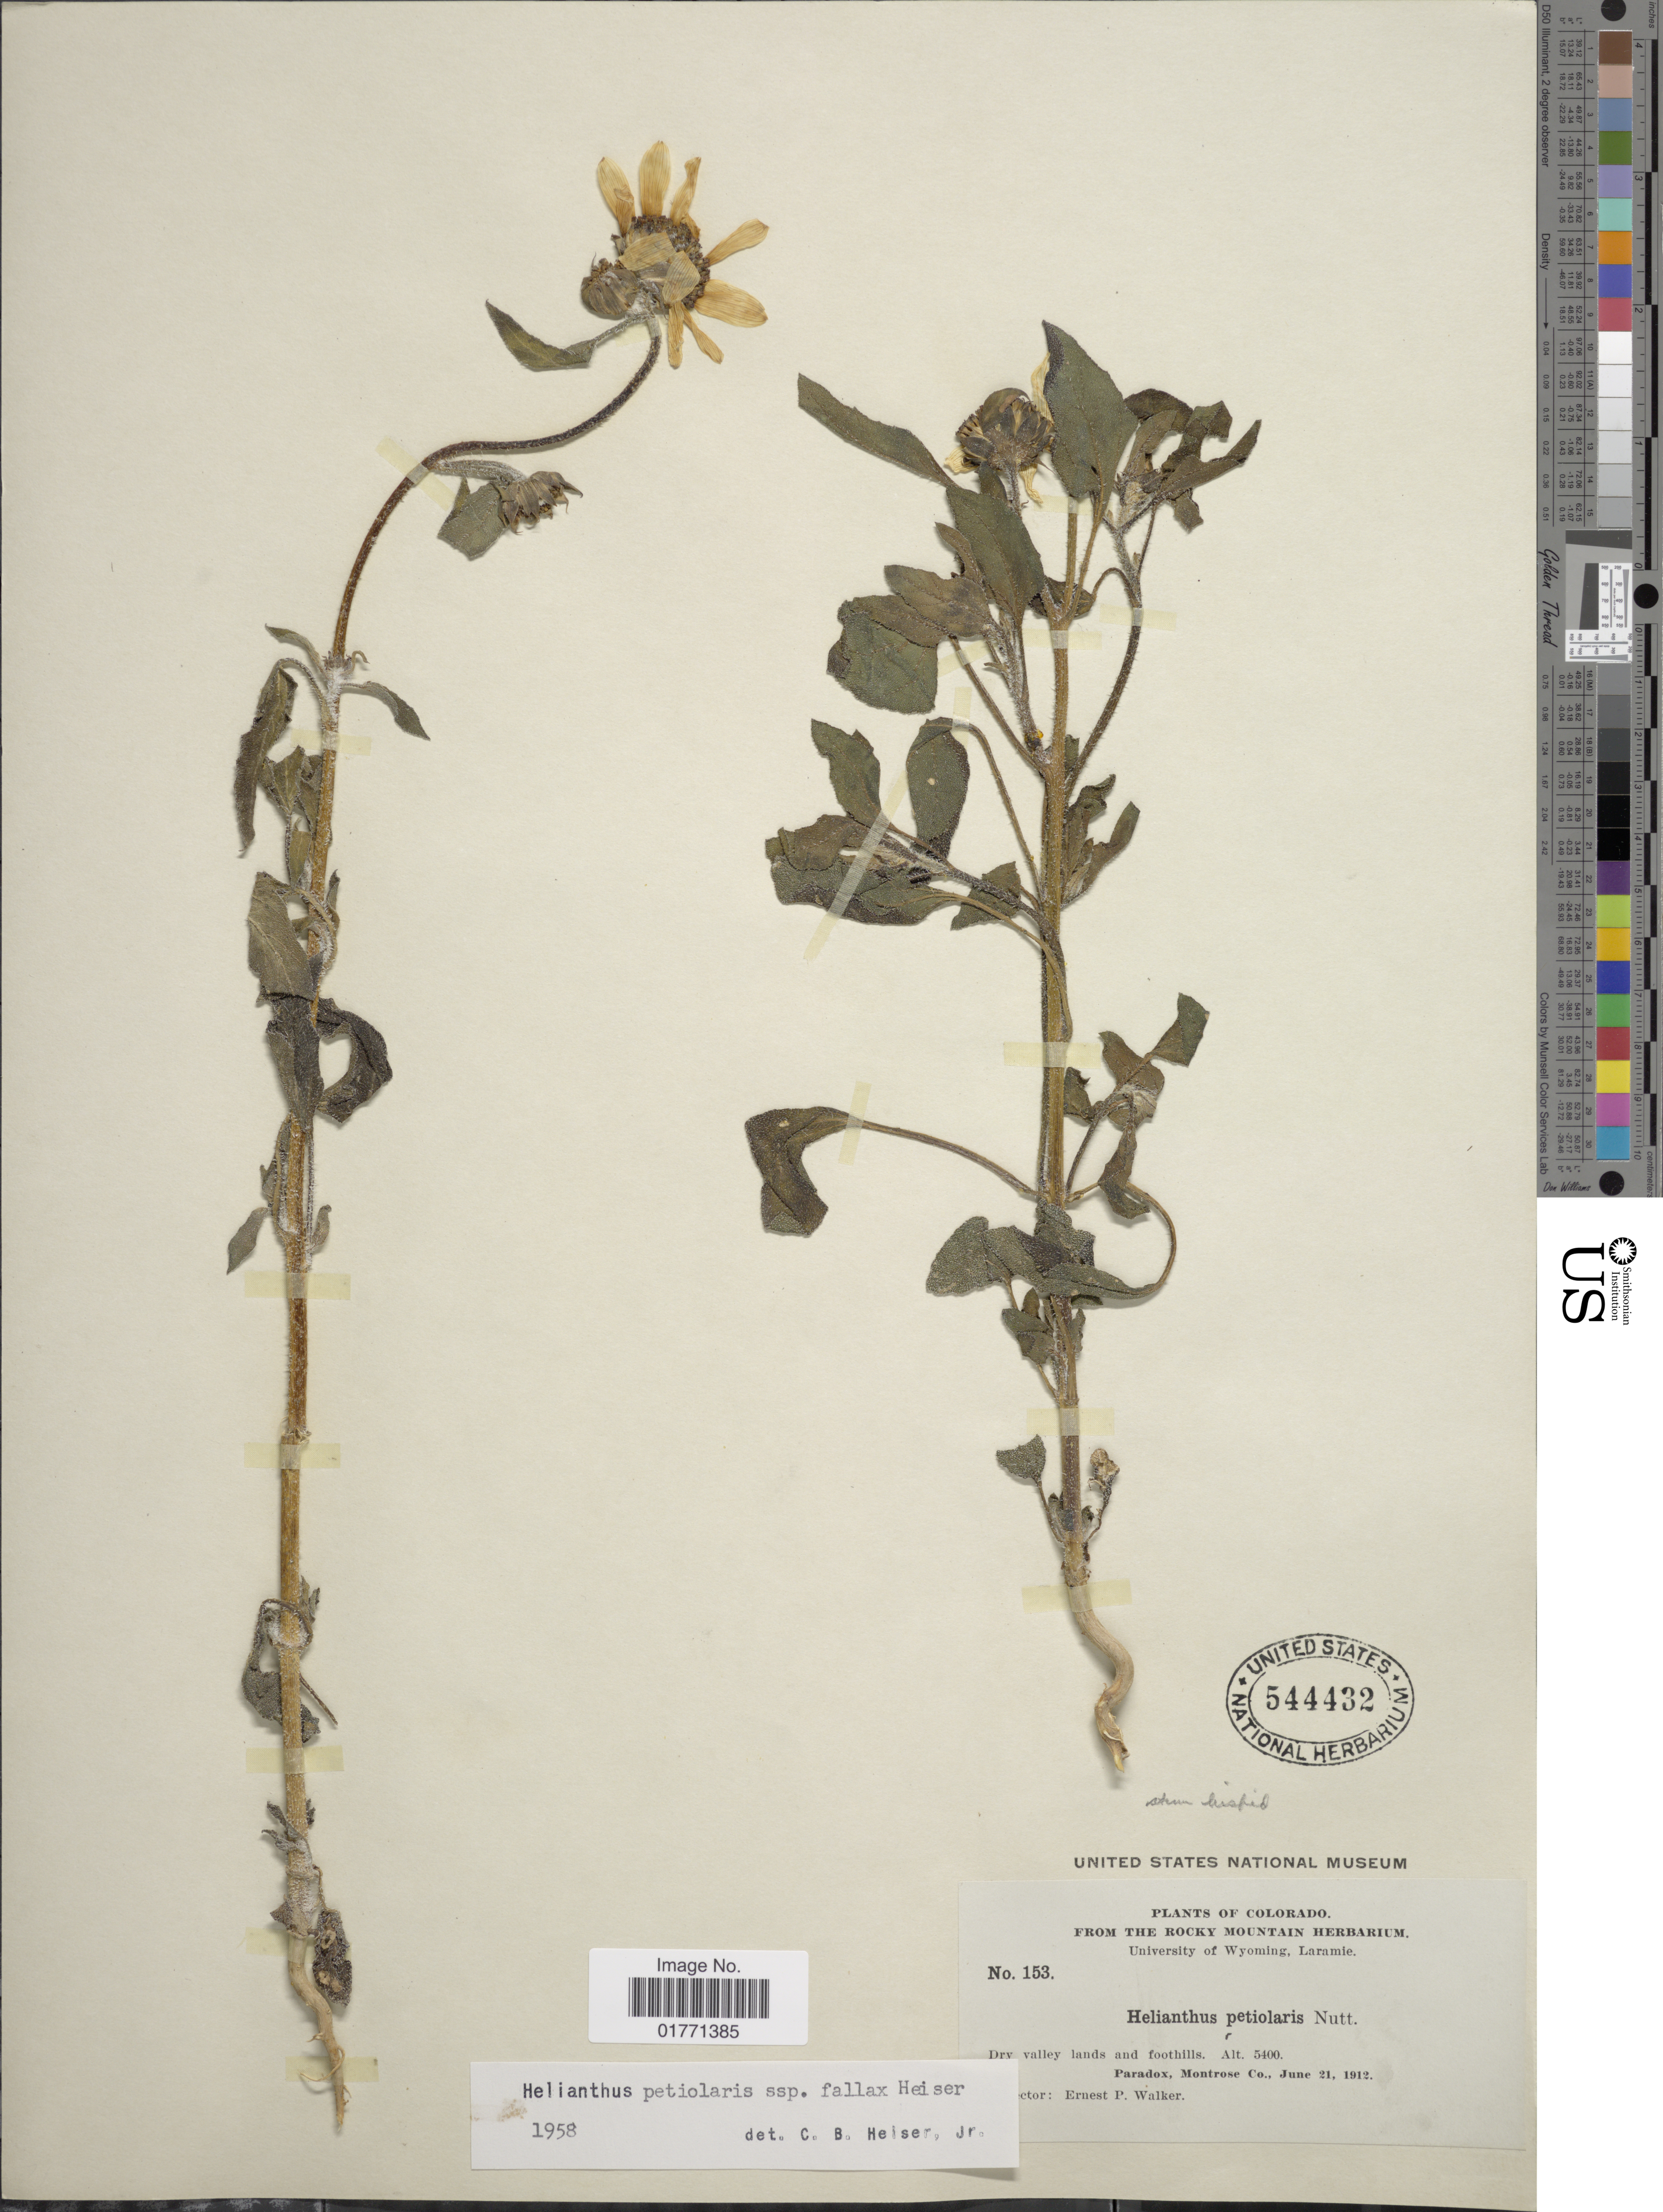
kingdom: Plantae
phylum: Tracheophyta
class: Magnoliopsida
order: Asterales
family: Asteraceae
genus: Helianthus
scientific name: Helianthus petiolaris subsp. fallax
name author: Heiser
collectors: E. P. Walker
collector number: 153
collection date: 1912-06-21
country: United States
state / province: Colorado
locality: Dry valley lands and foothills, Paradox, Montrose.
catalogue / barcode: US 544432